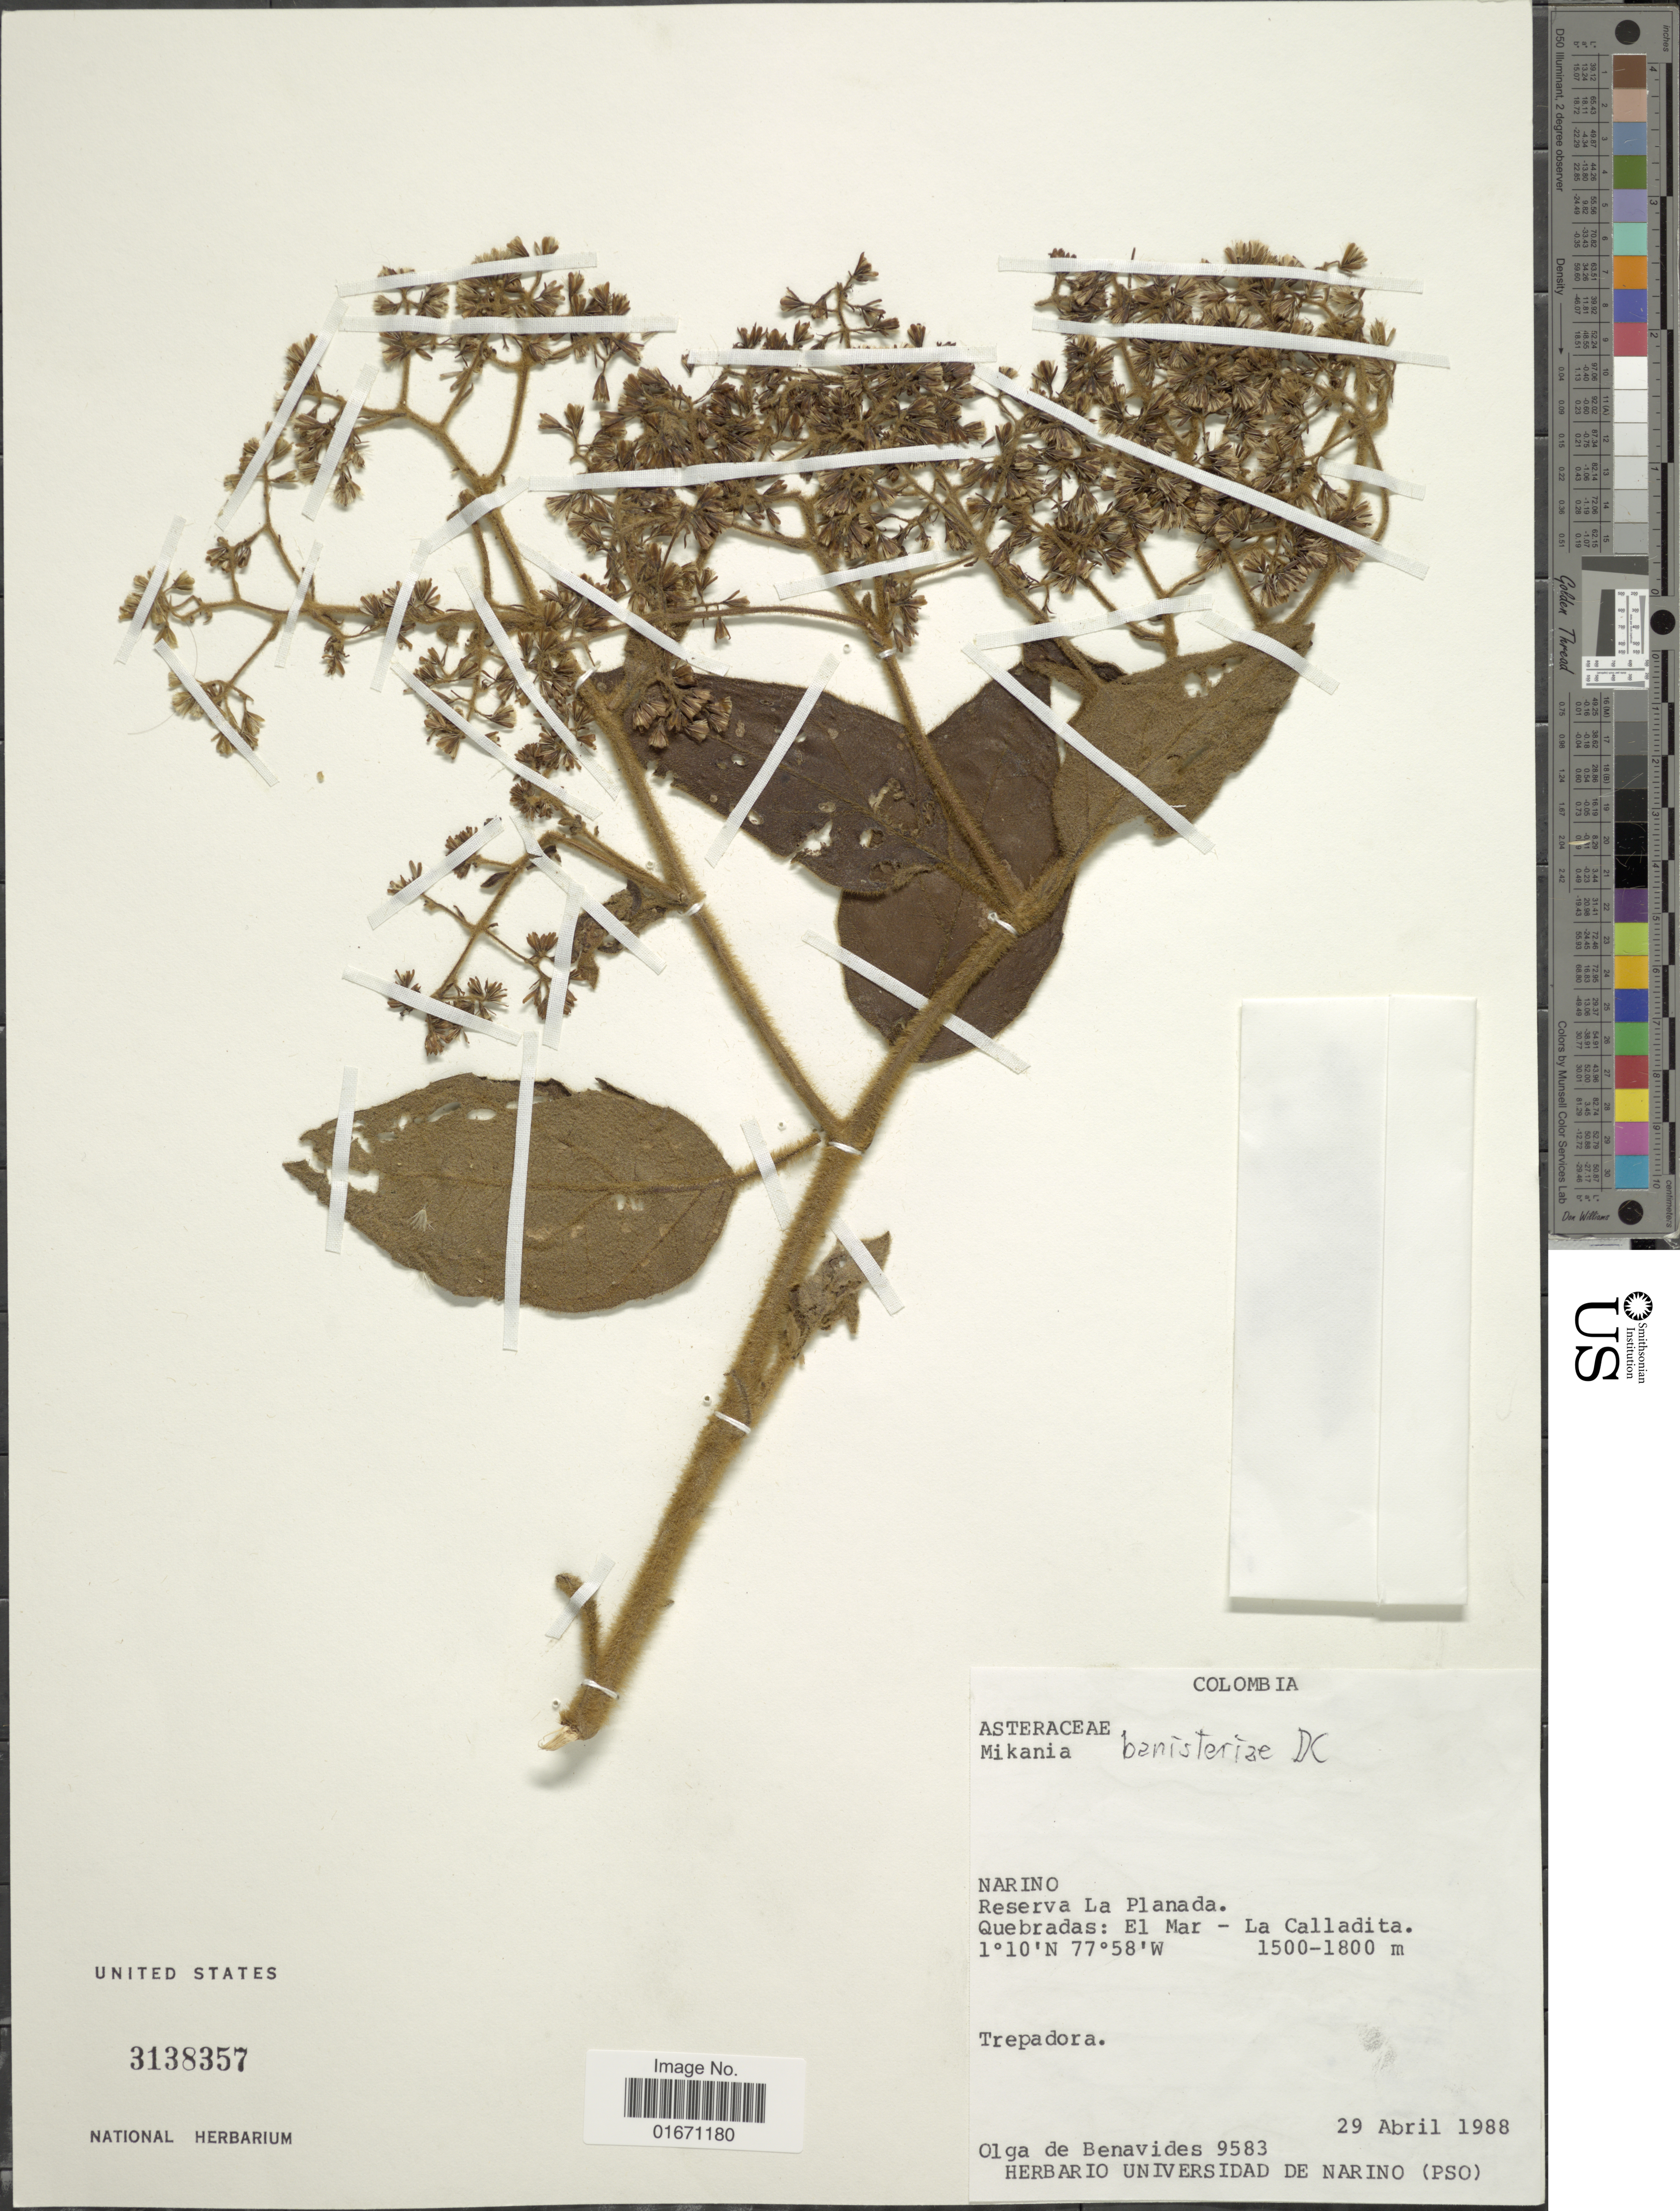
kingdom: Plantae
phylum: Tracheophyta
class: Magnoliopsida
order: Asterales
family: Asteraceae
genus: Mikania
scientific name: Mikania banisteriae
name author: DC.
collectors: Olga S. de Benavides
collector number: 9583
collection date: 1988-04-29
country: Colombia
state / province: Nariño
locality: Reserva La Planada, Quebradas El Mar-La Calladita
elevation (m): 1500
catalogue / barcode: US 3138357